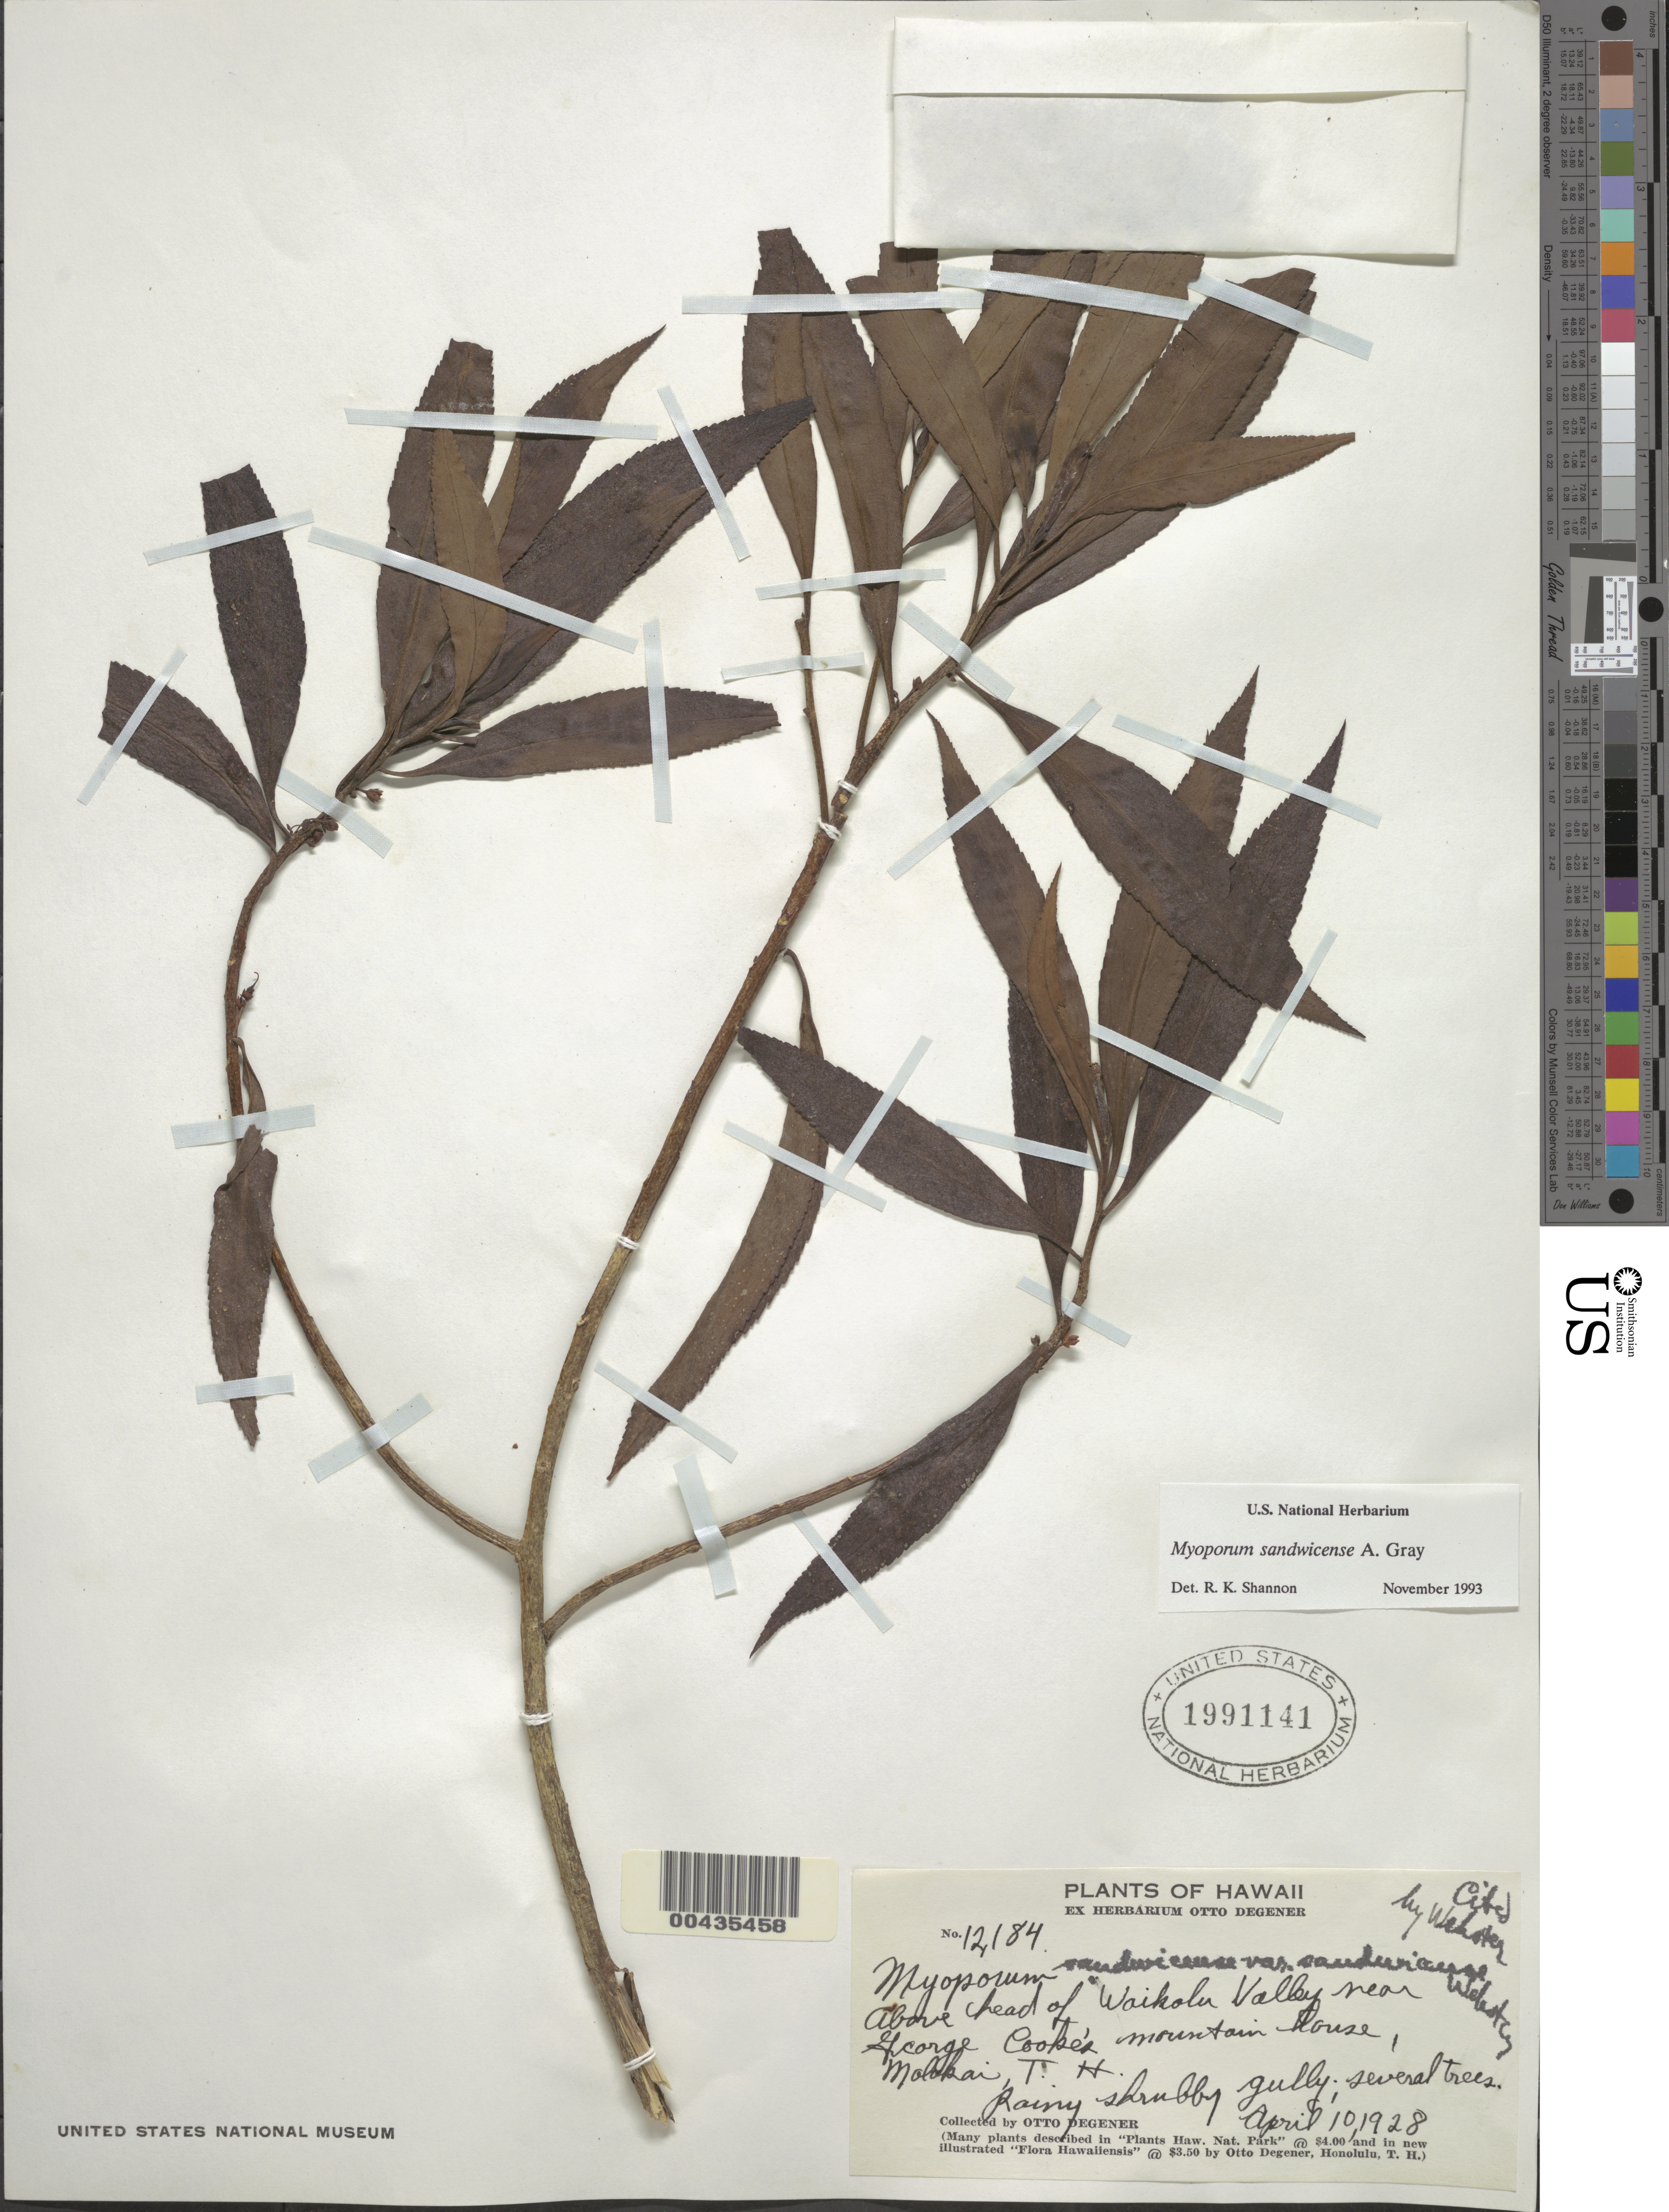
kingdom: Plantae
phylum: Tracheophyta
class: Magnoliopsida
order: Lamiales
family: Scrophulariaceae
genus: Myoporum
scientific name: Myoporum sandwicense subsp. sandwicense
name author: A. Gray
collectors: O. Degener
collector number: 12184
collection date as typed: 10 Apr 1928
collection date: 1928-04-10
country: United States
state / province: Hawaii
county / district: Maui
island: Moloka'i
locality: Above head of Waikolu Valley near George Cooke's mountain house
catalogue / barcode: US 1991141